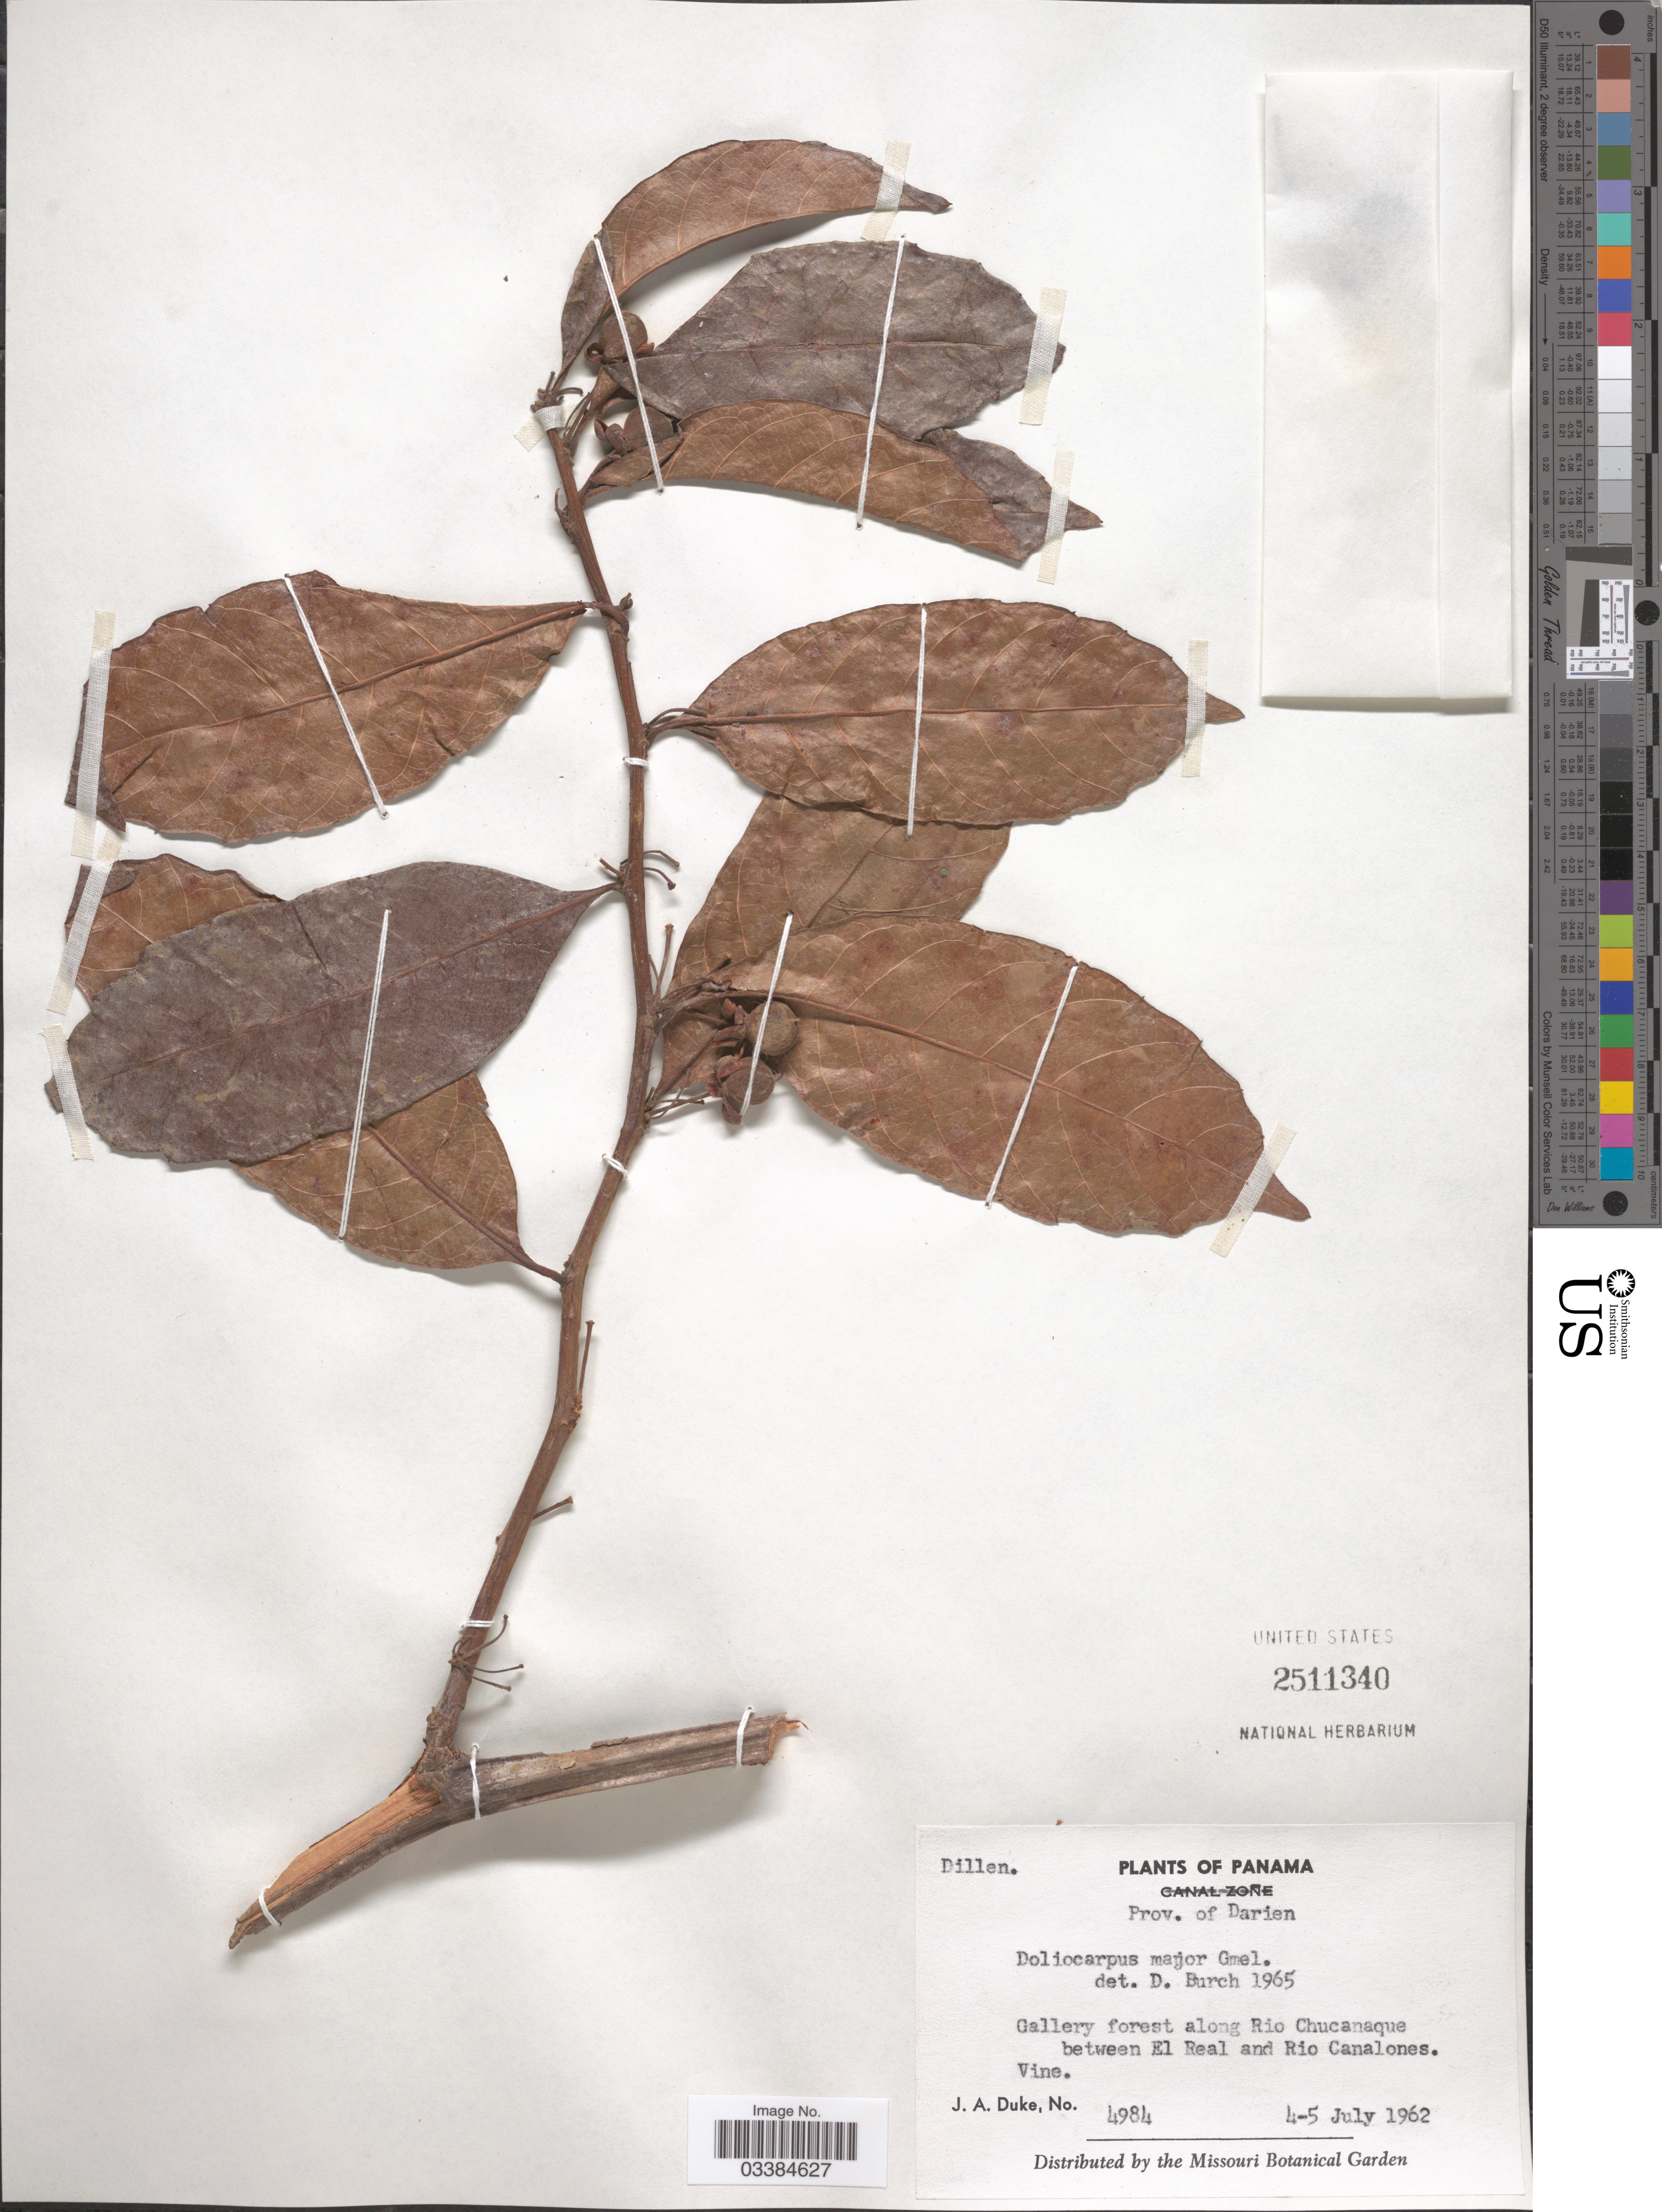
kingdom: Plantae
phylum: Tracheophyta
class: Magnoliopsida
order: Dilleniales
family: Dilleniaceae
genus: Doliocarpus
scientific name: Doliocarpus major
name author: J.F. Gmel.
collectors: J. A. Duke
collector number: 4984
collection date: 1962-07-04/1962-07-05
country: Panama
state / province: Darién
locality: Gallery forest along Rio Chucanaque between El Real and Rio Canalones.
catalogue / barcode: US 2511340